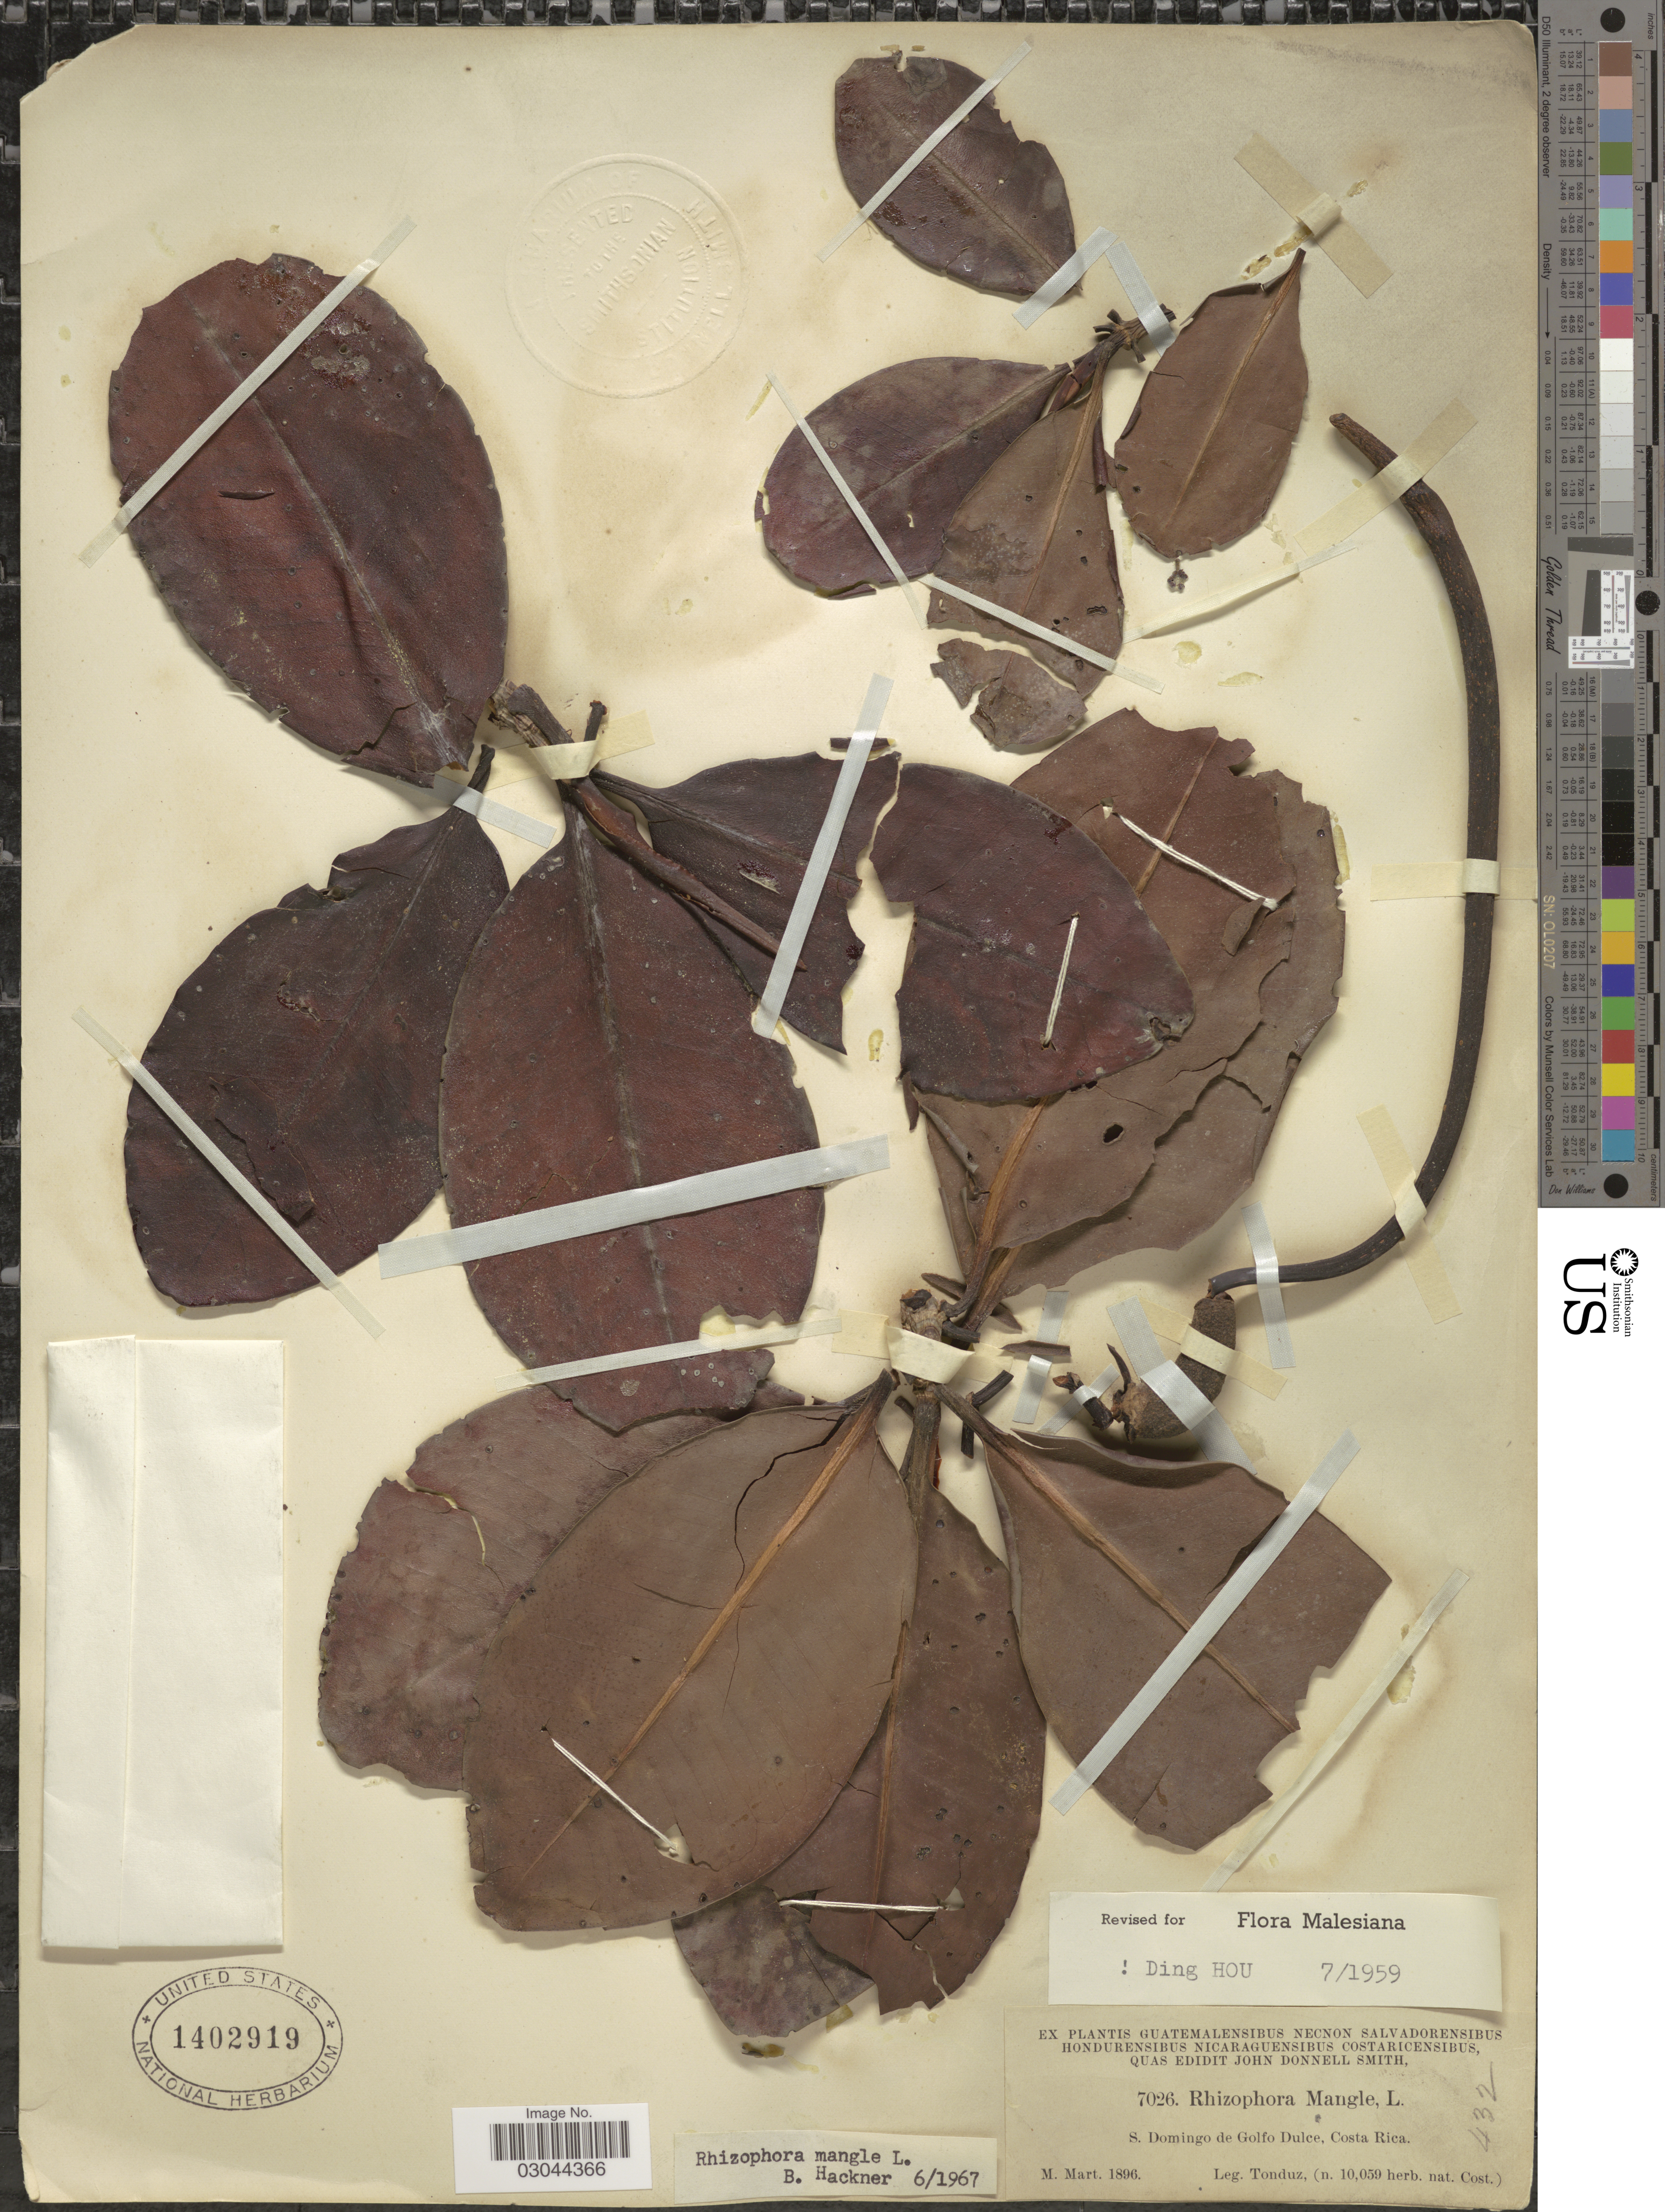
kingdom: Plantae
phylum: Tracheophyta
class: Magnoliopsida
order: Malpighiales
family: Rhizophoraceae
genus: Rhizophora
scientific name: Rhizophora mangle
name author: L.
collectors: Tonduz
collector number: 7026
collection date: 1896-03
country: Costa Rica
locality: S. Domingo de Golfo Dulce.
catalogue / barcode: US 1402919